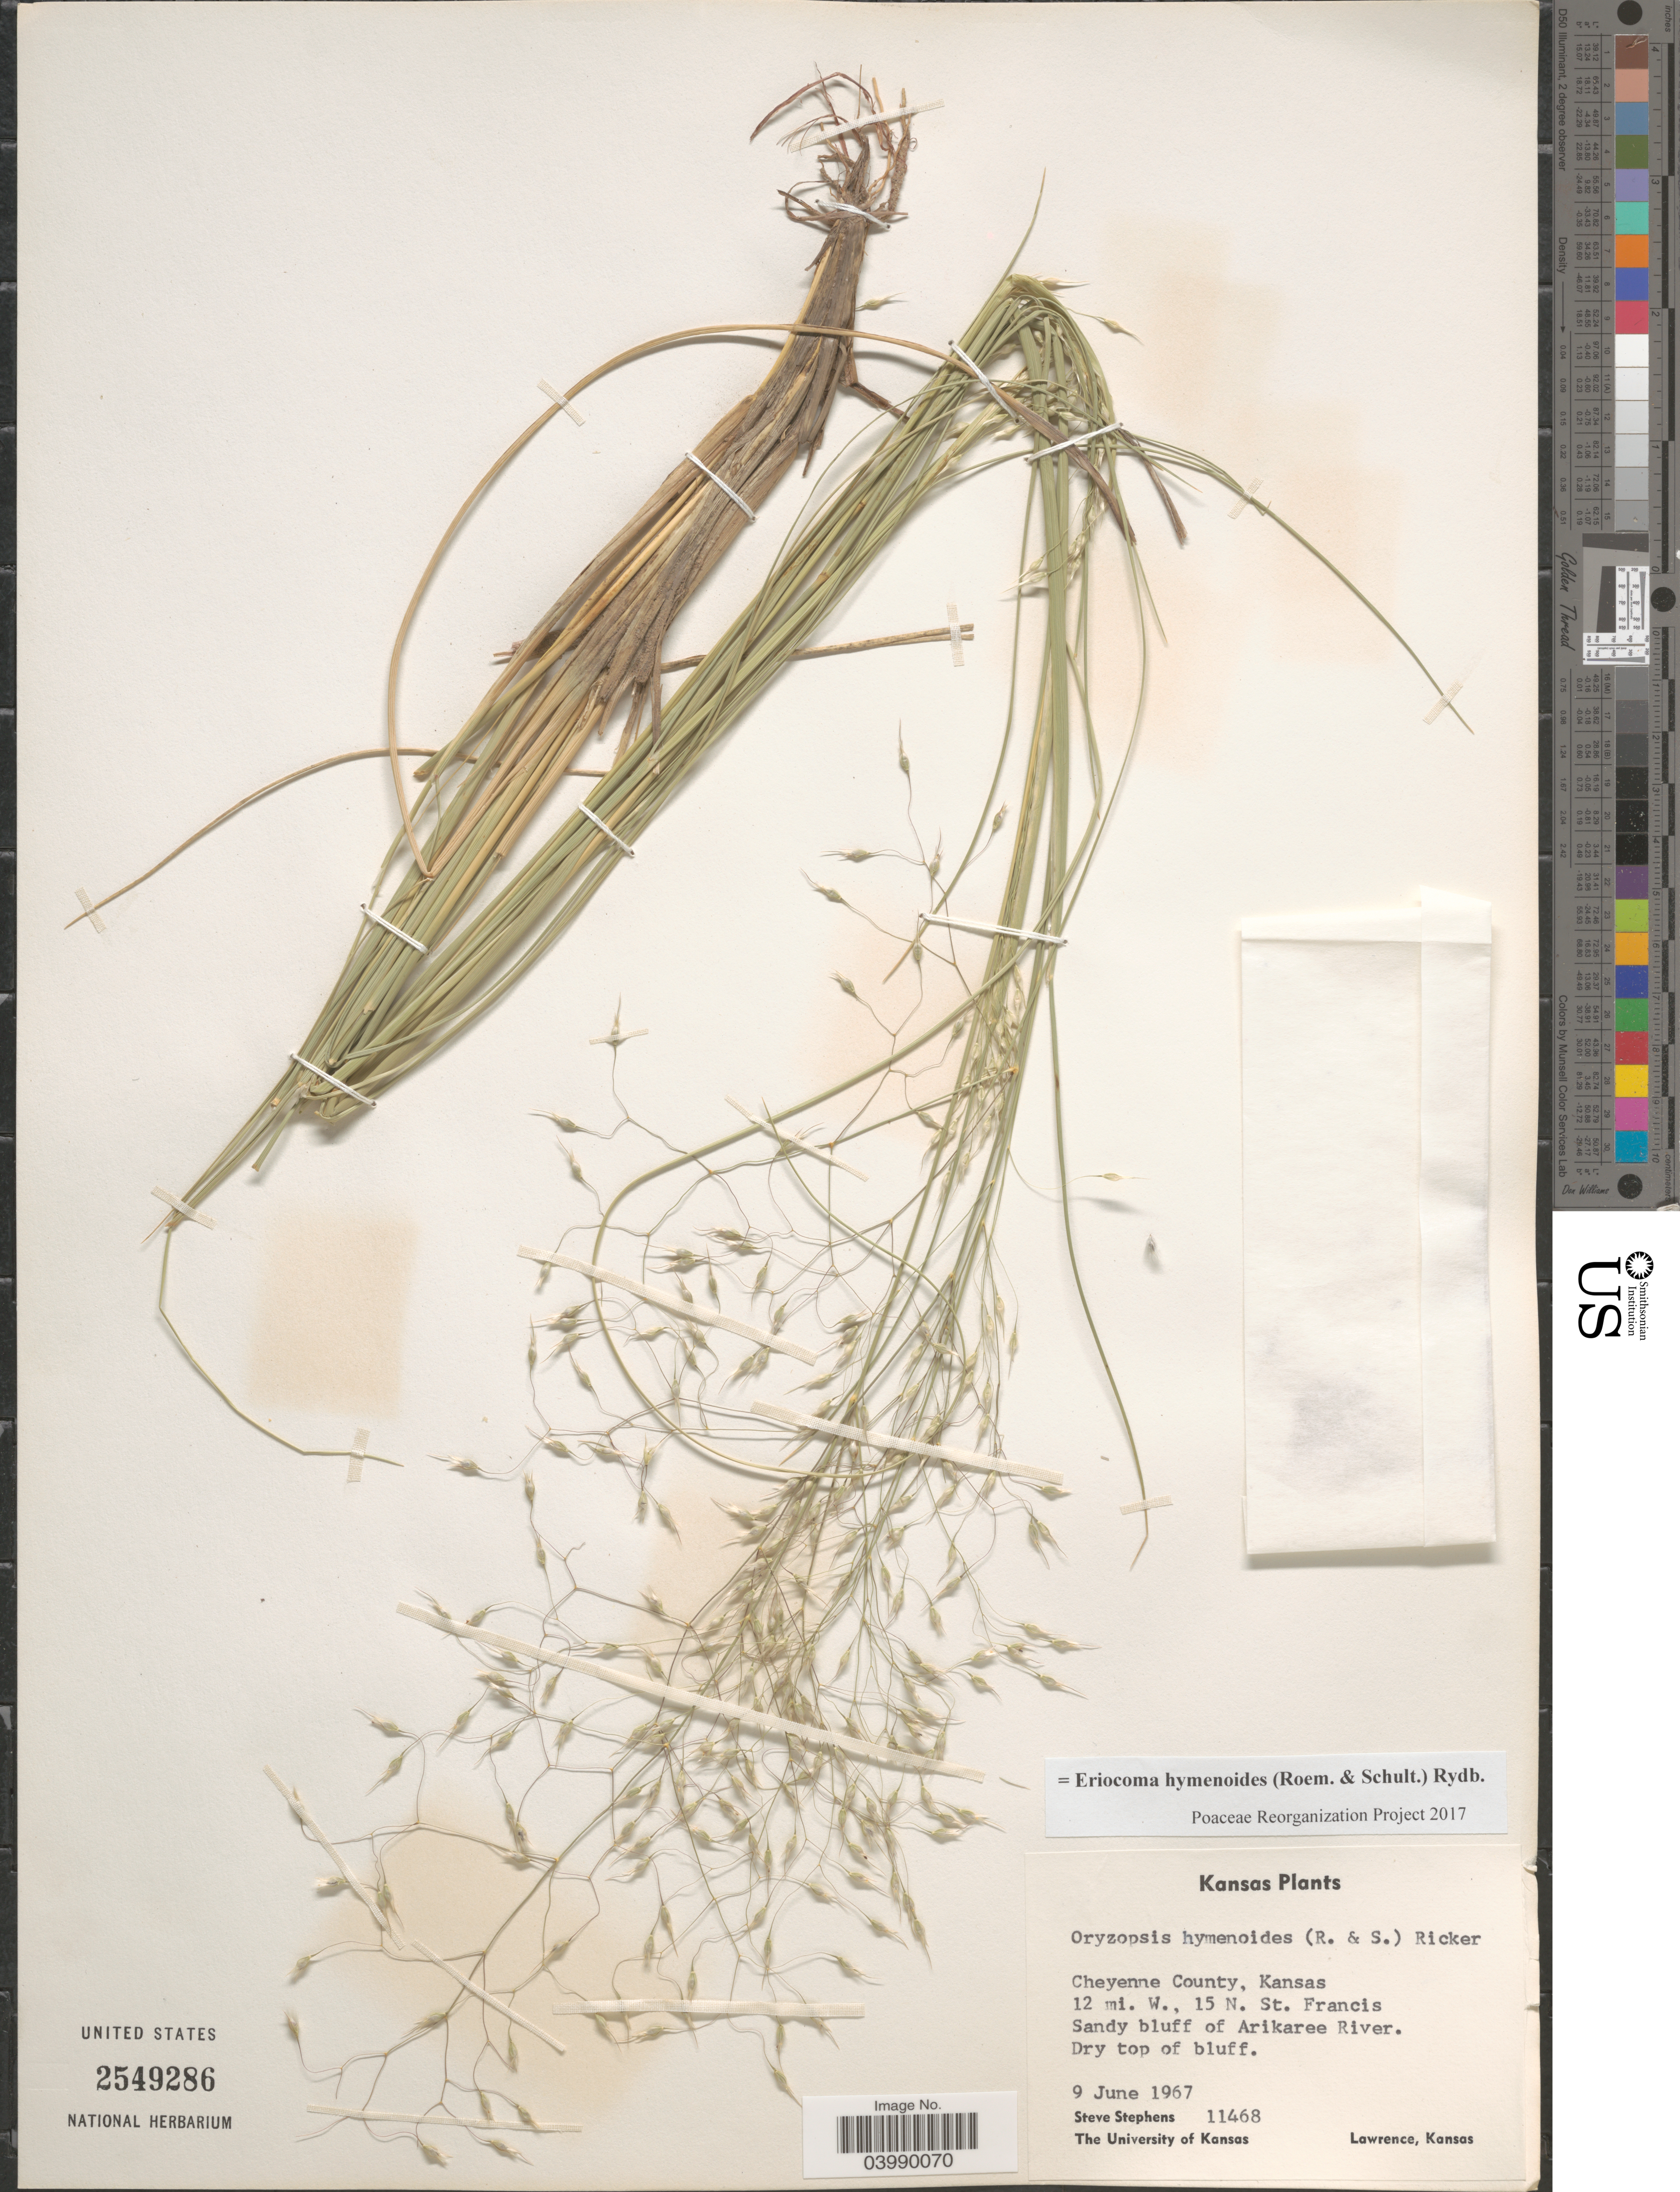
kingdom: Plantae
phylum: Tracheophyta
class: Liliopsida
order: Poales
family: Poaceae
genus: Eriocoma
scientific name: Eriocoma hymenoides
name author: (Roem. & Schult.) Rydb.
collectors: S. Stephens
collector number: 11468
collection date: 1967-06-09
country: United States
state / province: Kansas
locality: Cheyenne County. 12 mi. W., 15 N. St. Francis. Sandy bluff of Arikaree River.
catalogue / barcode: US 2549286